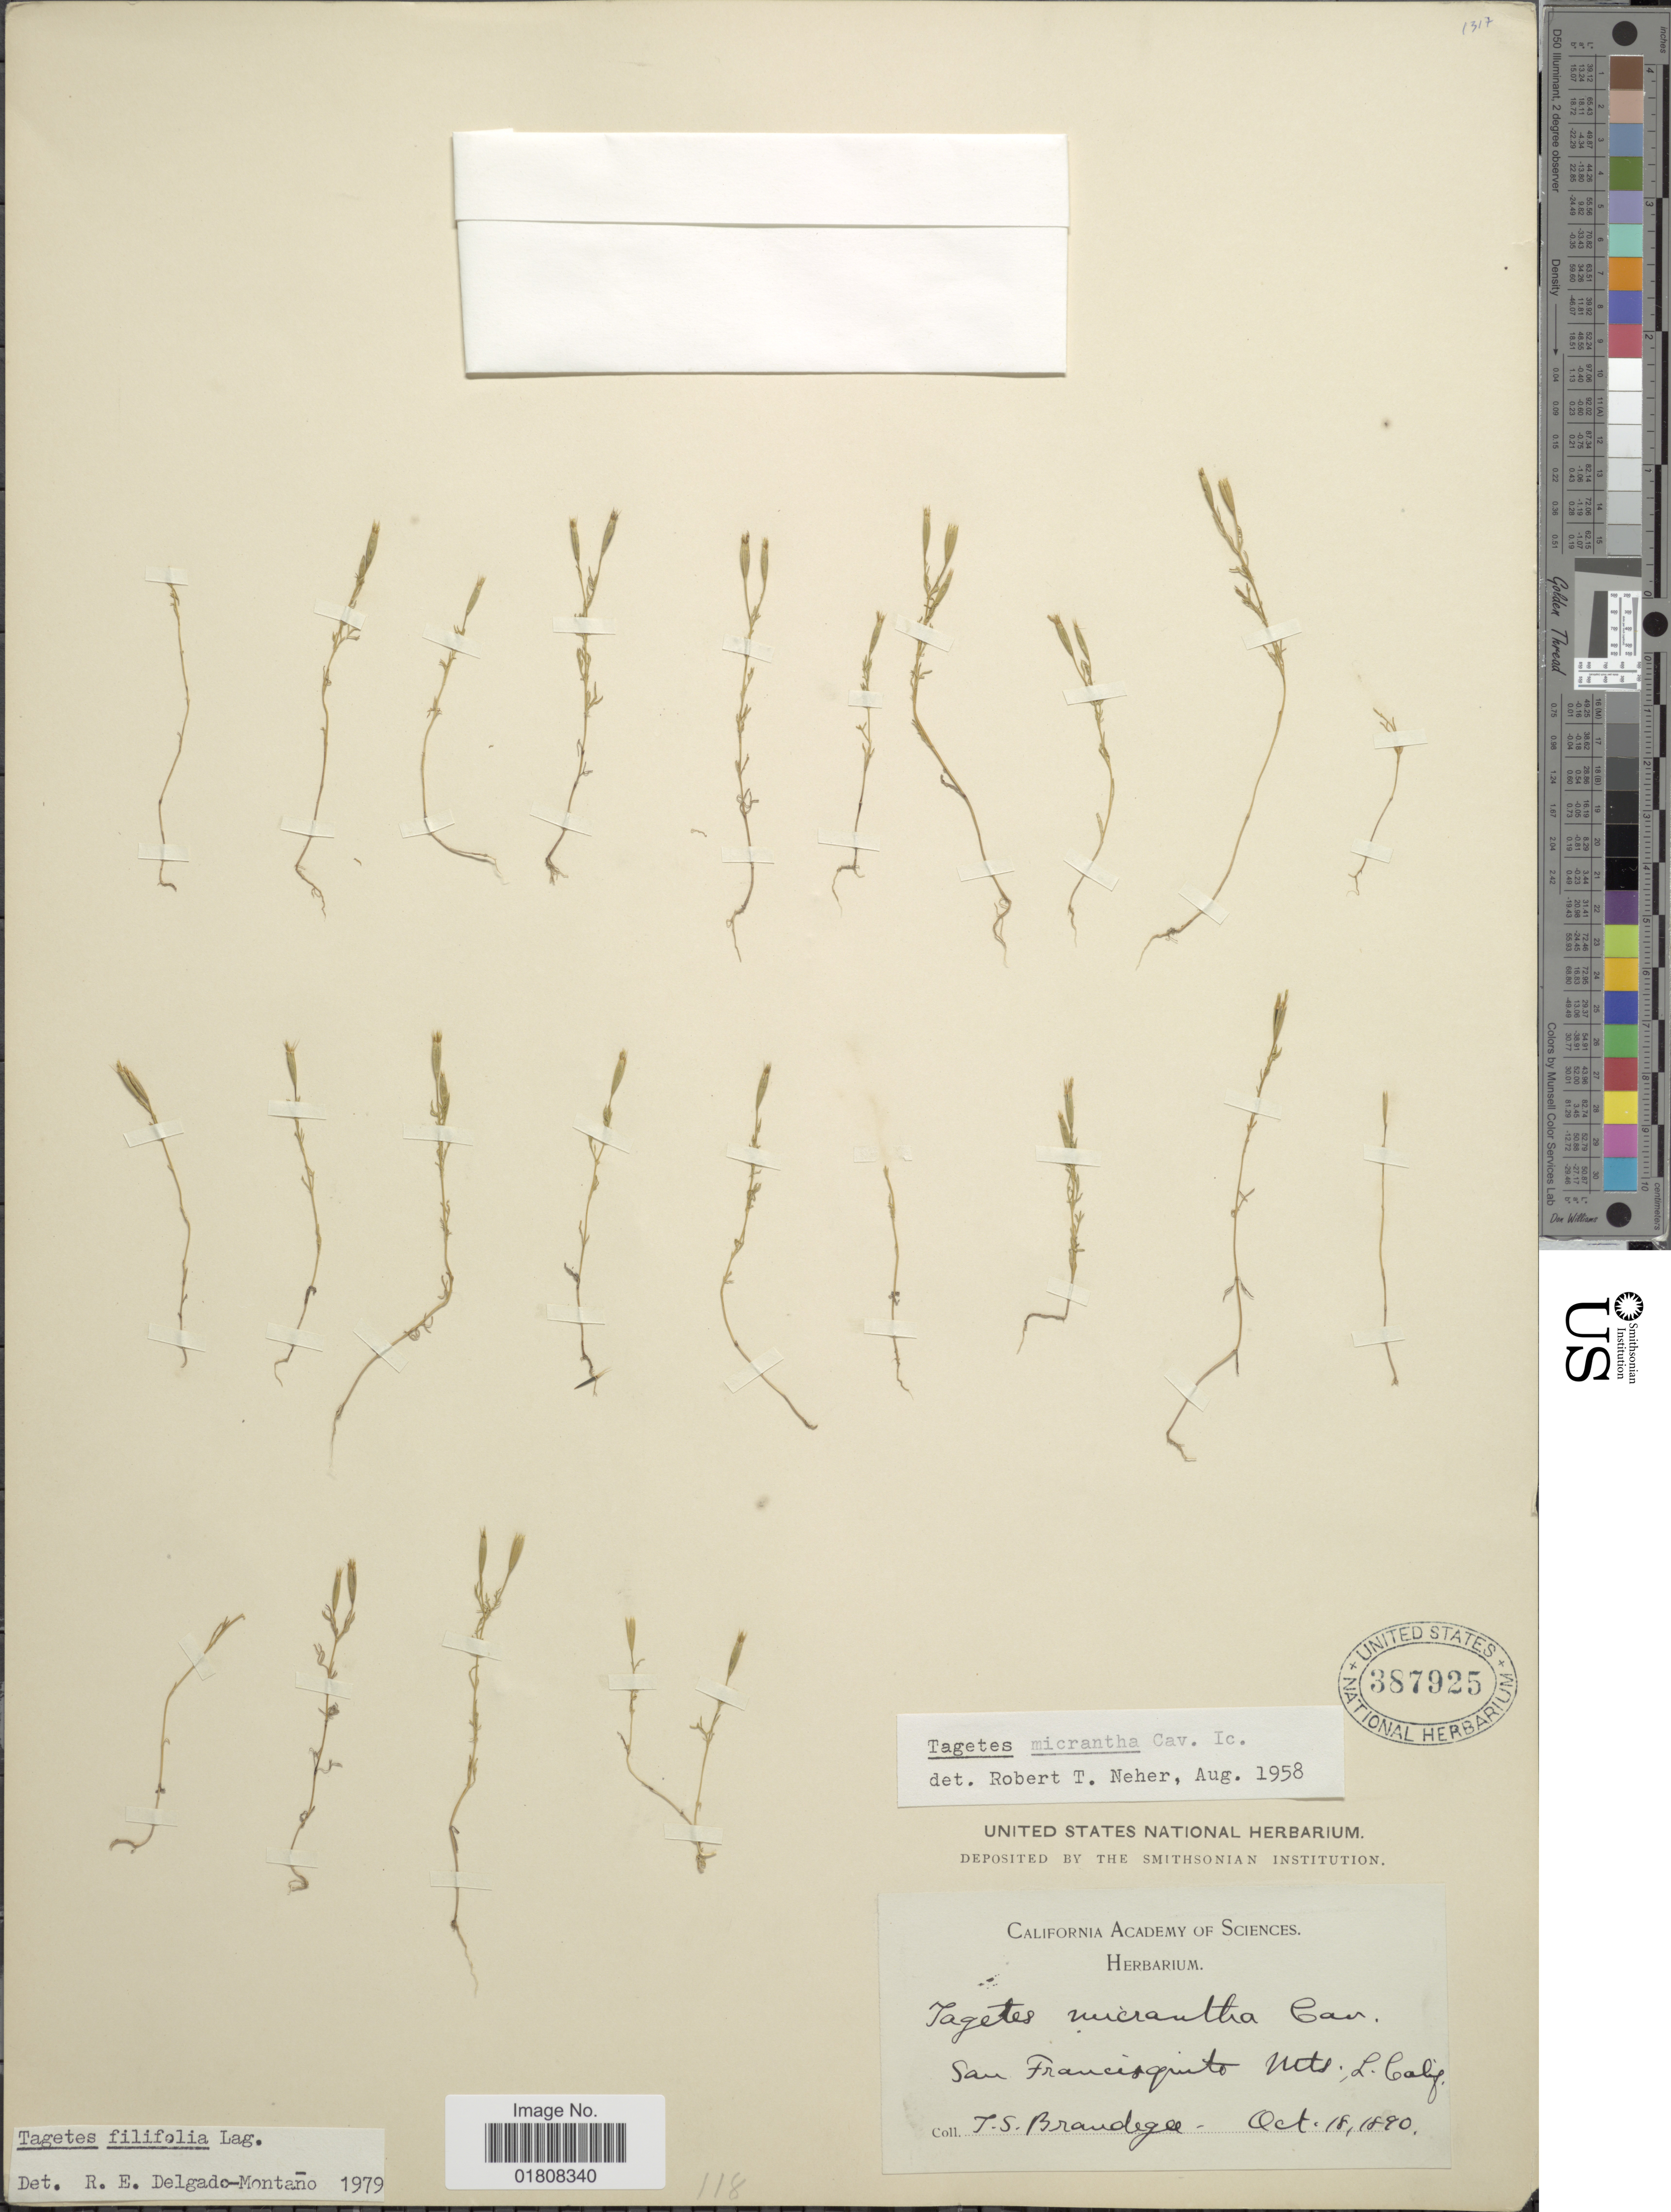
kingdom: Plantae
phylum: Tracheophyta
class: Magnoliopsida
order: Asterales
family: Asteraceae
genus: Tagetes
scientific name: Tagetes micrantha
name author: Cav.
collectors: T. S. Brandegee (herbarium)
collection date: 1890-10-18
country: Mexico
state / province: Baja California Sur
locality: San Francisquito Mts., L. Calif.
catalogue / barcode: US 387925